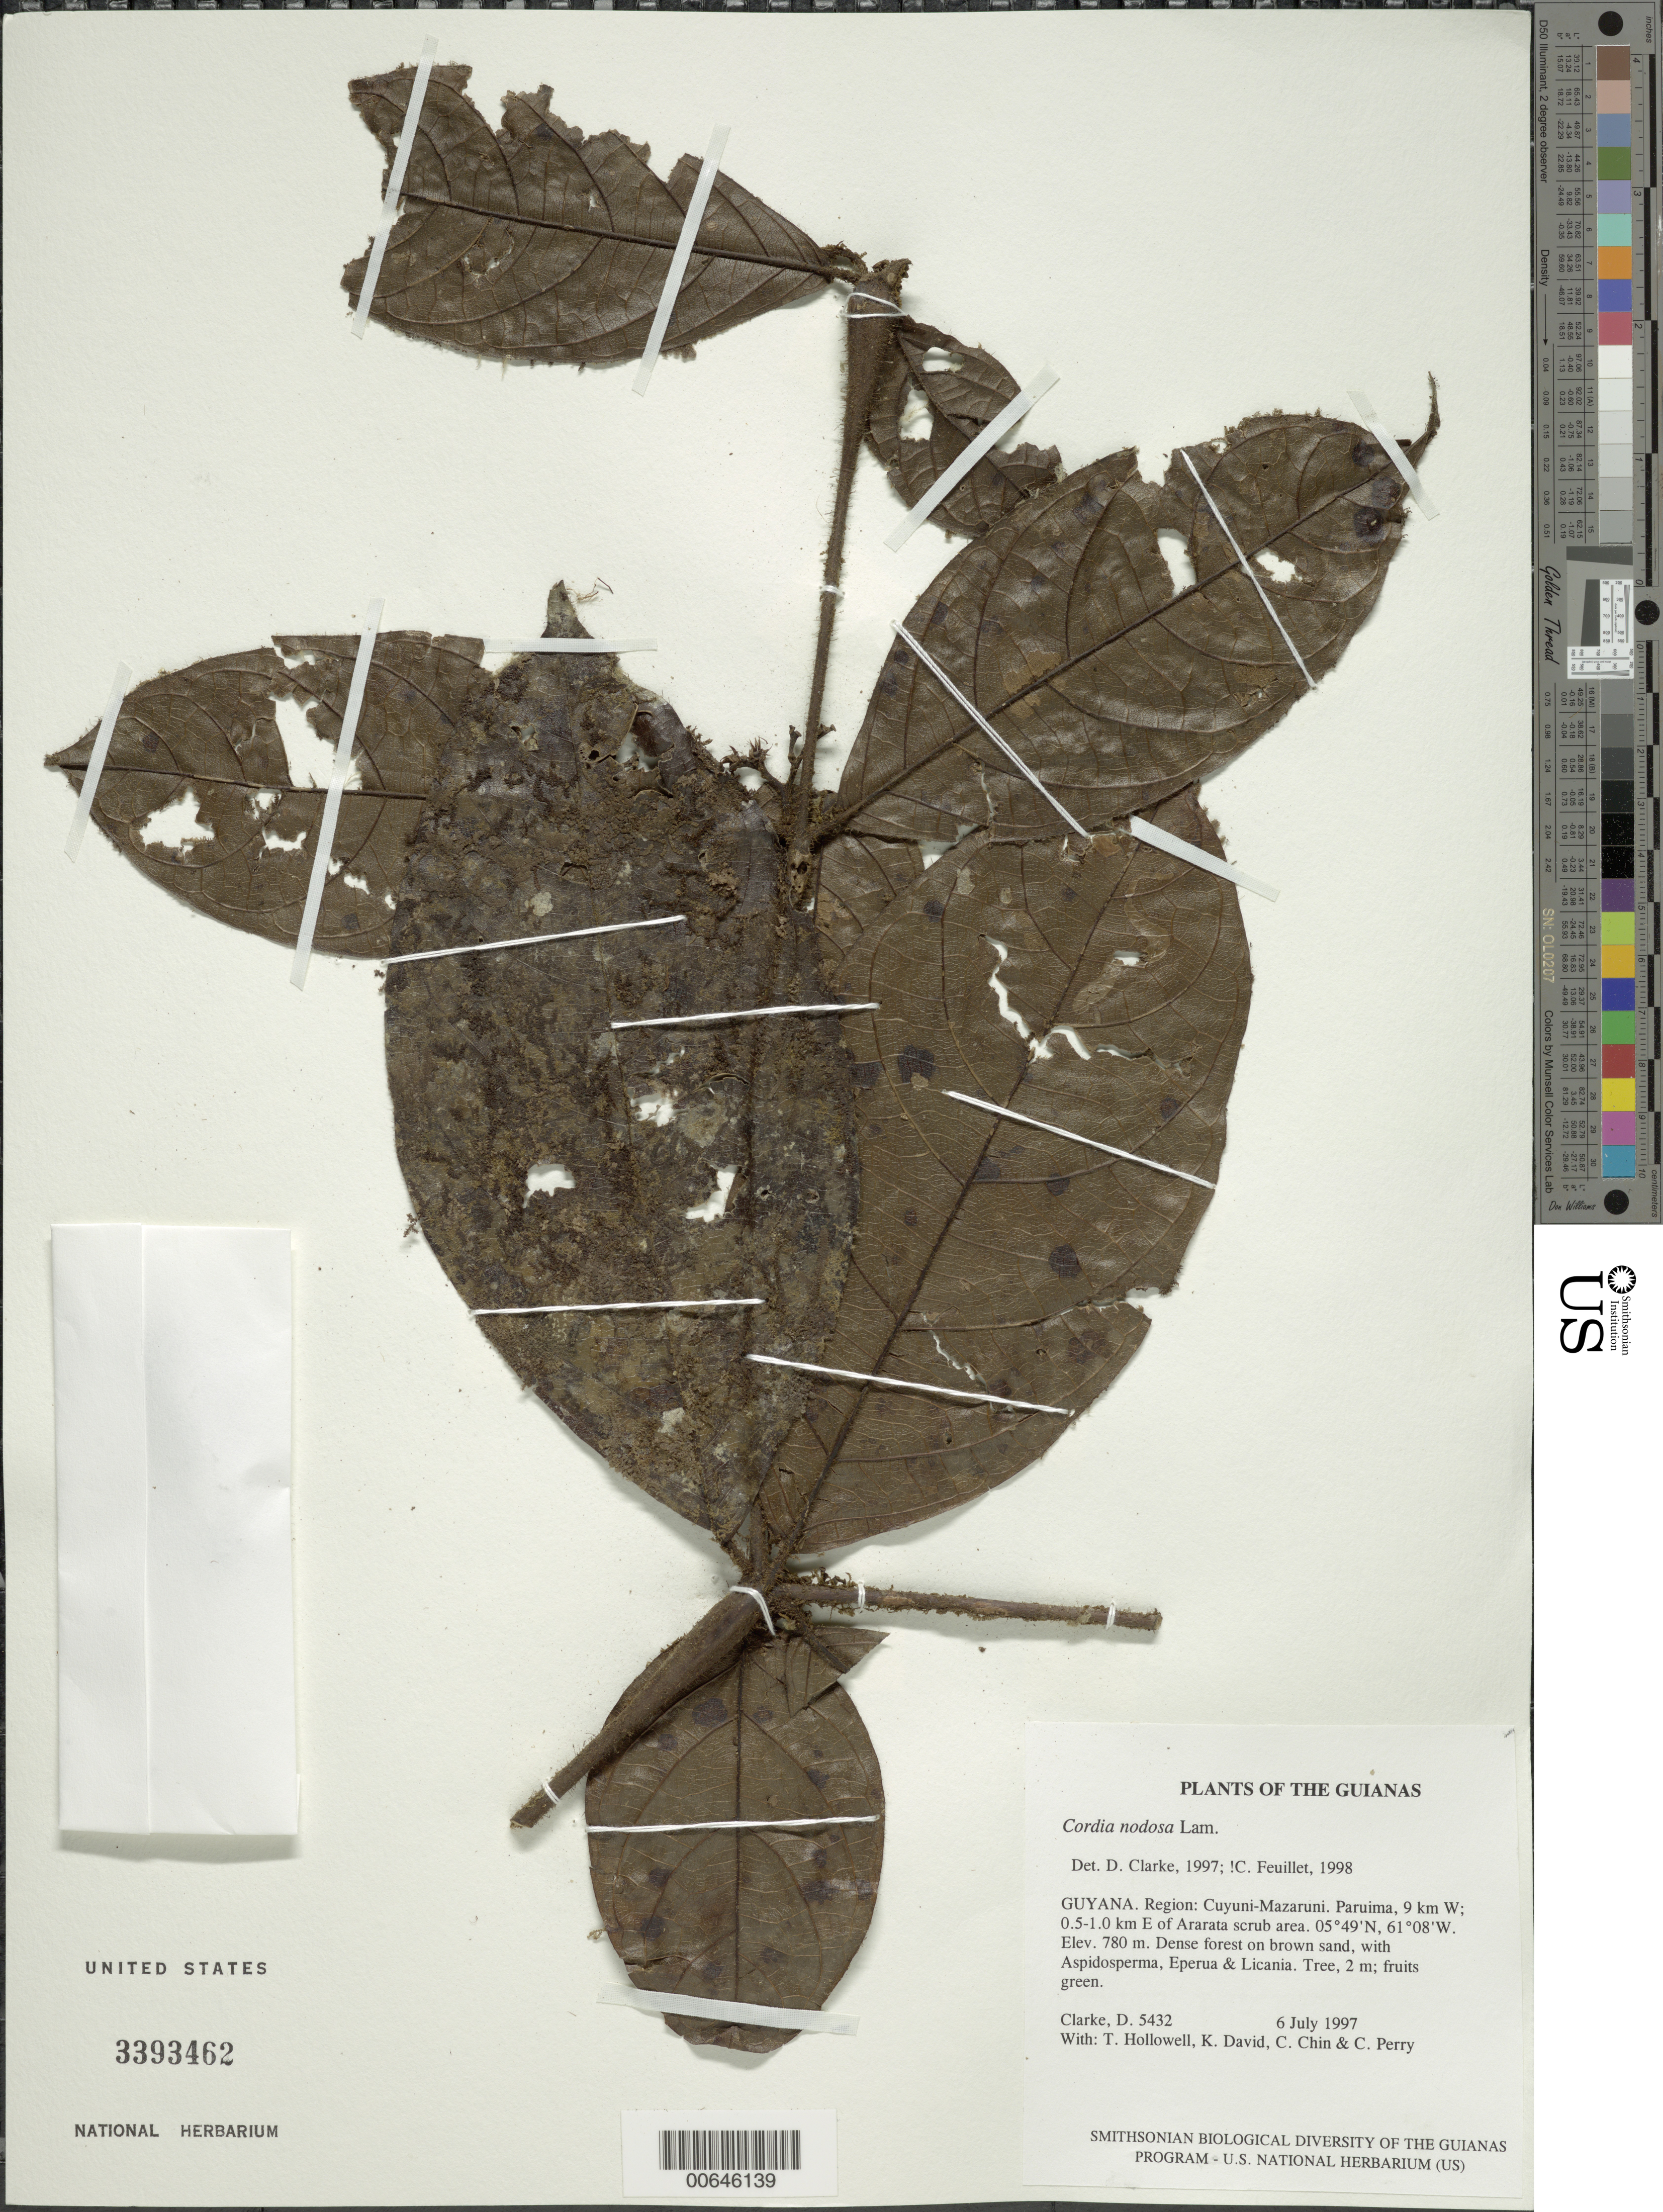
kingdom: Plantae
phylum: Tracheophyta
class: Magnoliopsida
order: Boraginales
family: Cordiaceae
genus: Cordia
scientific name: Cordia nodosa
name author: Lam.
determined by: Feuillet, C.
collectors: H. D. Clarke, T. Hollowell, K. David, C. Chin & C. Perry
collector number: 5432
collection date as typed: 6 July 1997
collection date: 1997-07-06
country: Guyana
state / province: Cuyuni-Mazaruni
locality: Paruima, 9 km W; 0.5-1.0 km E of Ararata scrub area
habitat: Dense forest on brown sand, with Aspidosperma, Eperua & Licania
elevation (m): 780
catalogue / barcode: US 3393462